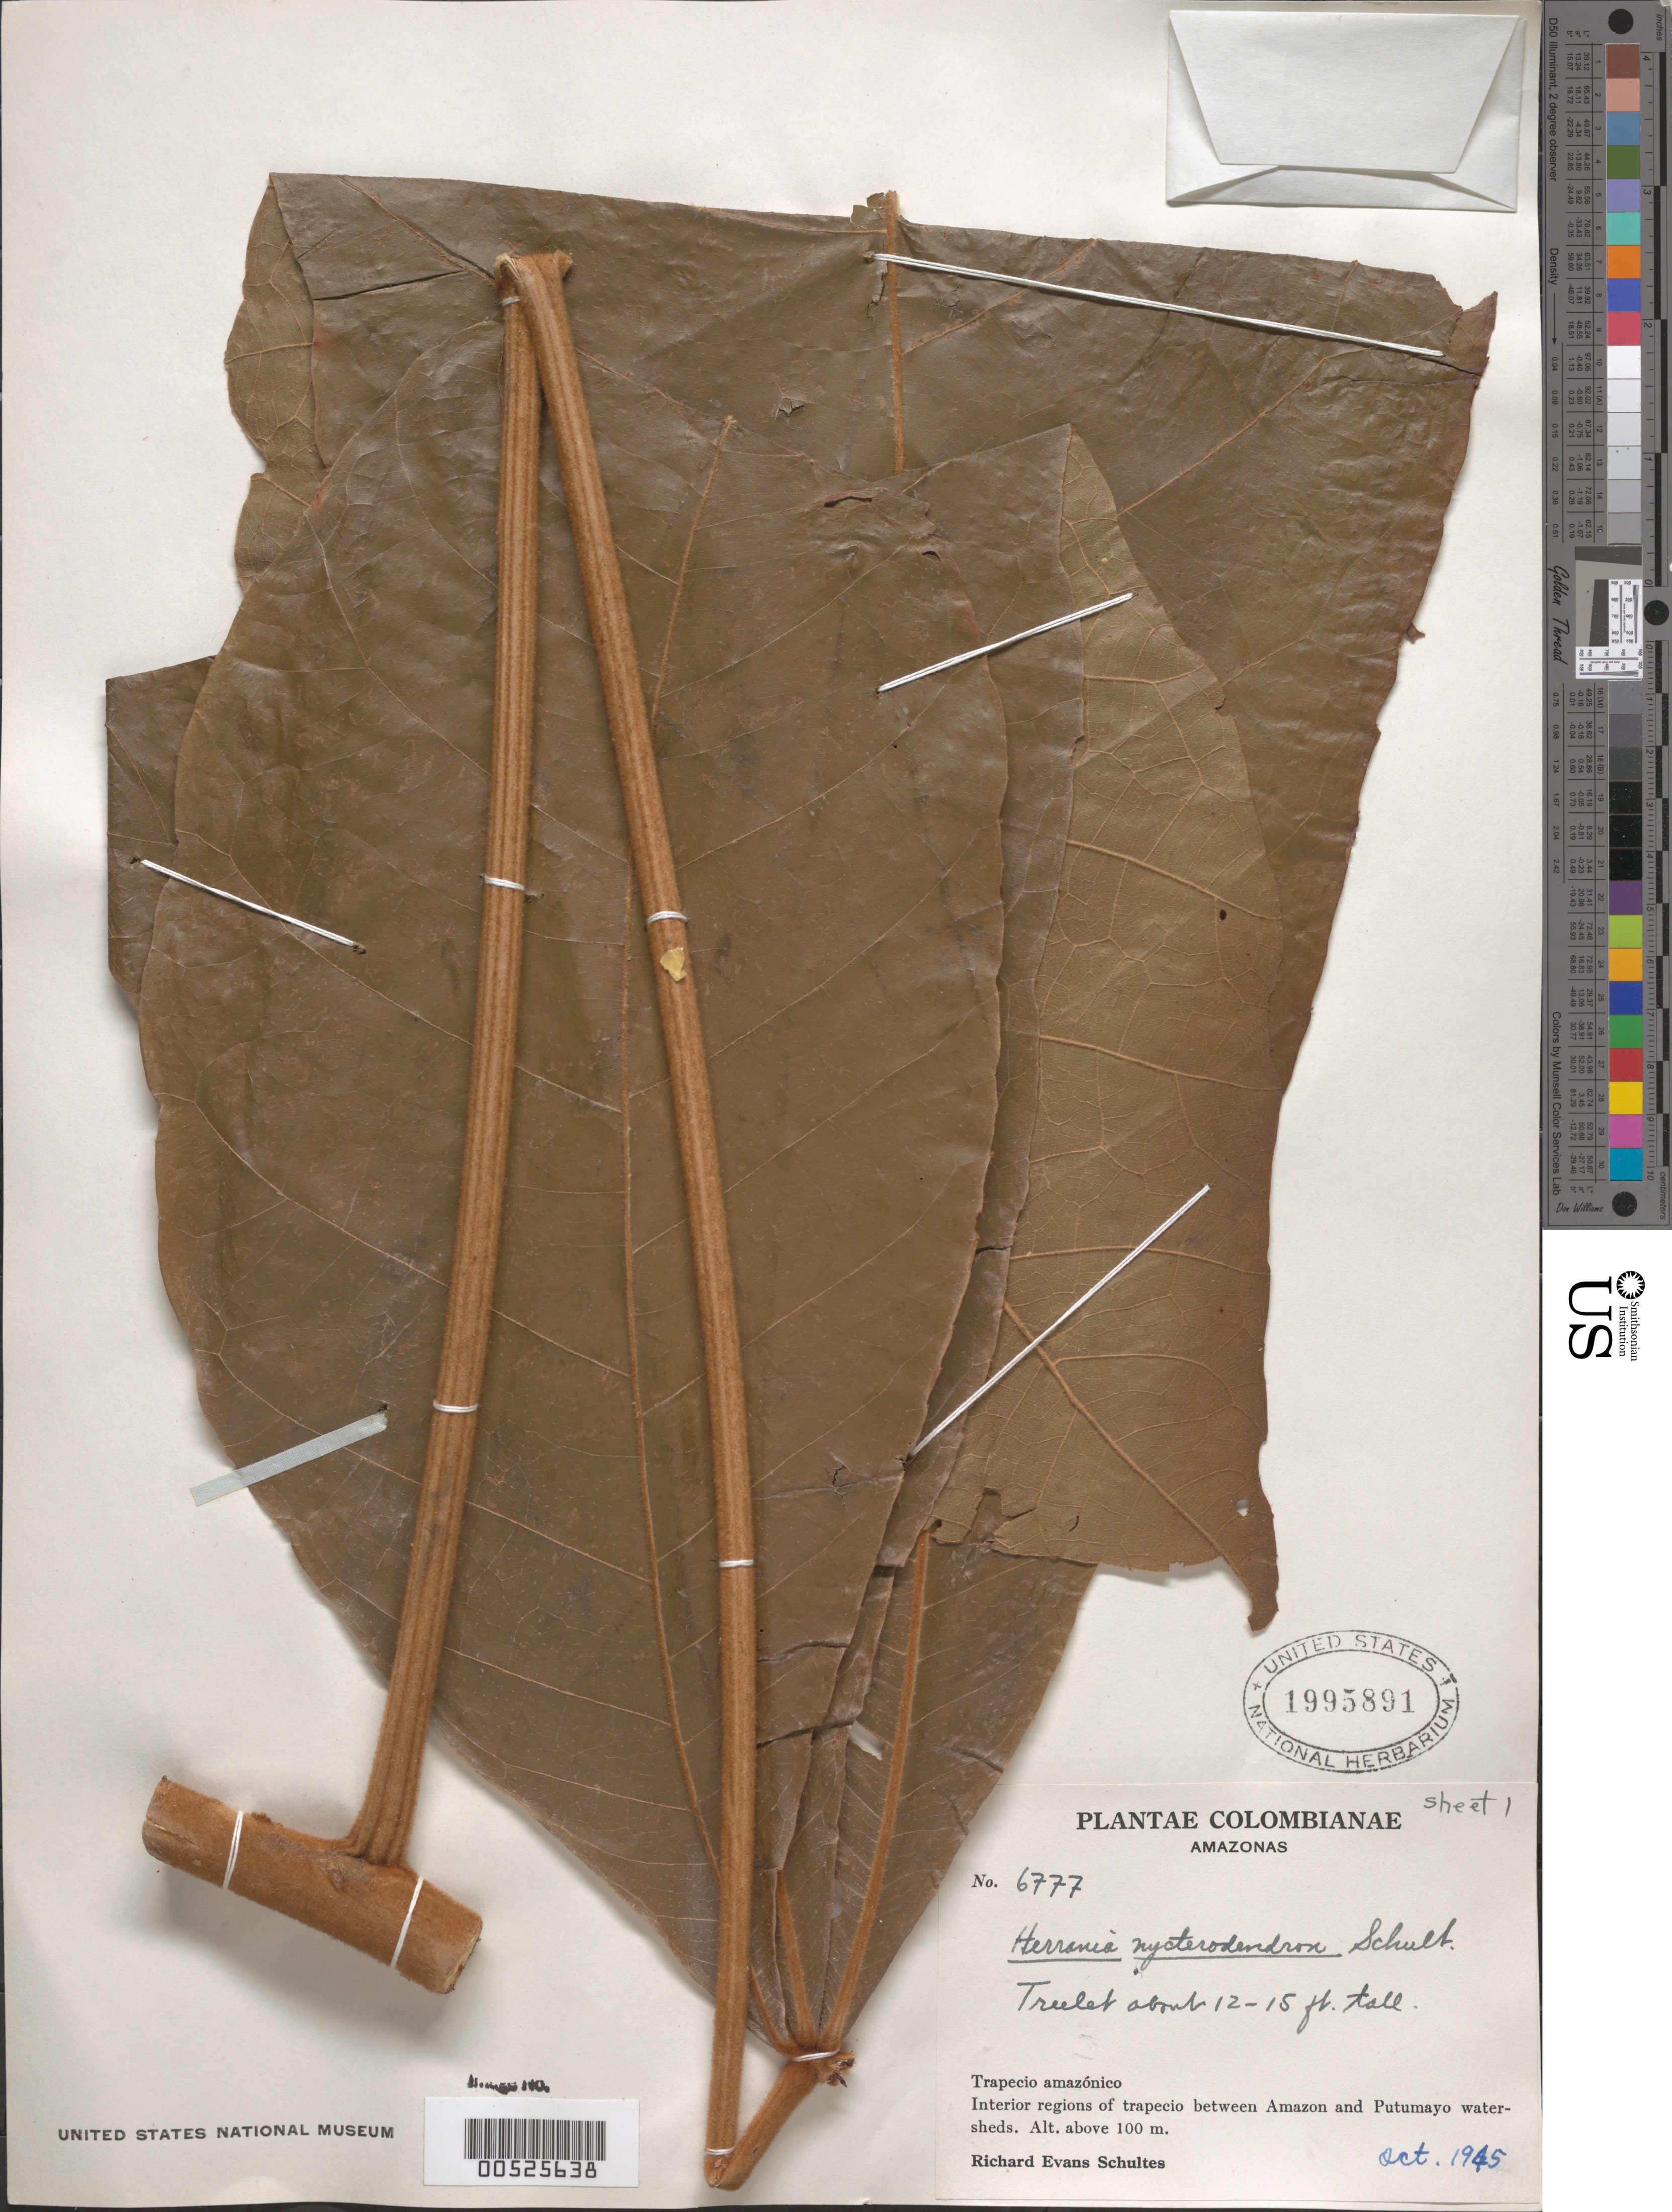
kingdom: Plantae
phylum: Tracheophyta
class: Magnoliopsida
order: Malvales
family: Malvaceae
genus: Herrania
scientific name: Herrania nycterodendron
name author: R.E. Schult.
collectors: R. E. Schultes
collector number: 6777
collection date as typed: Oct 1945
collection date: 1945-10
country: Colombia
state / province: Amazônas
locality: between Amazon and Putumayo watersheds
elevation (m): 100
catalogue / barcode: US 1995891